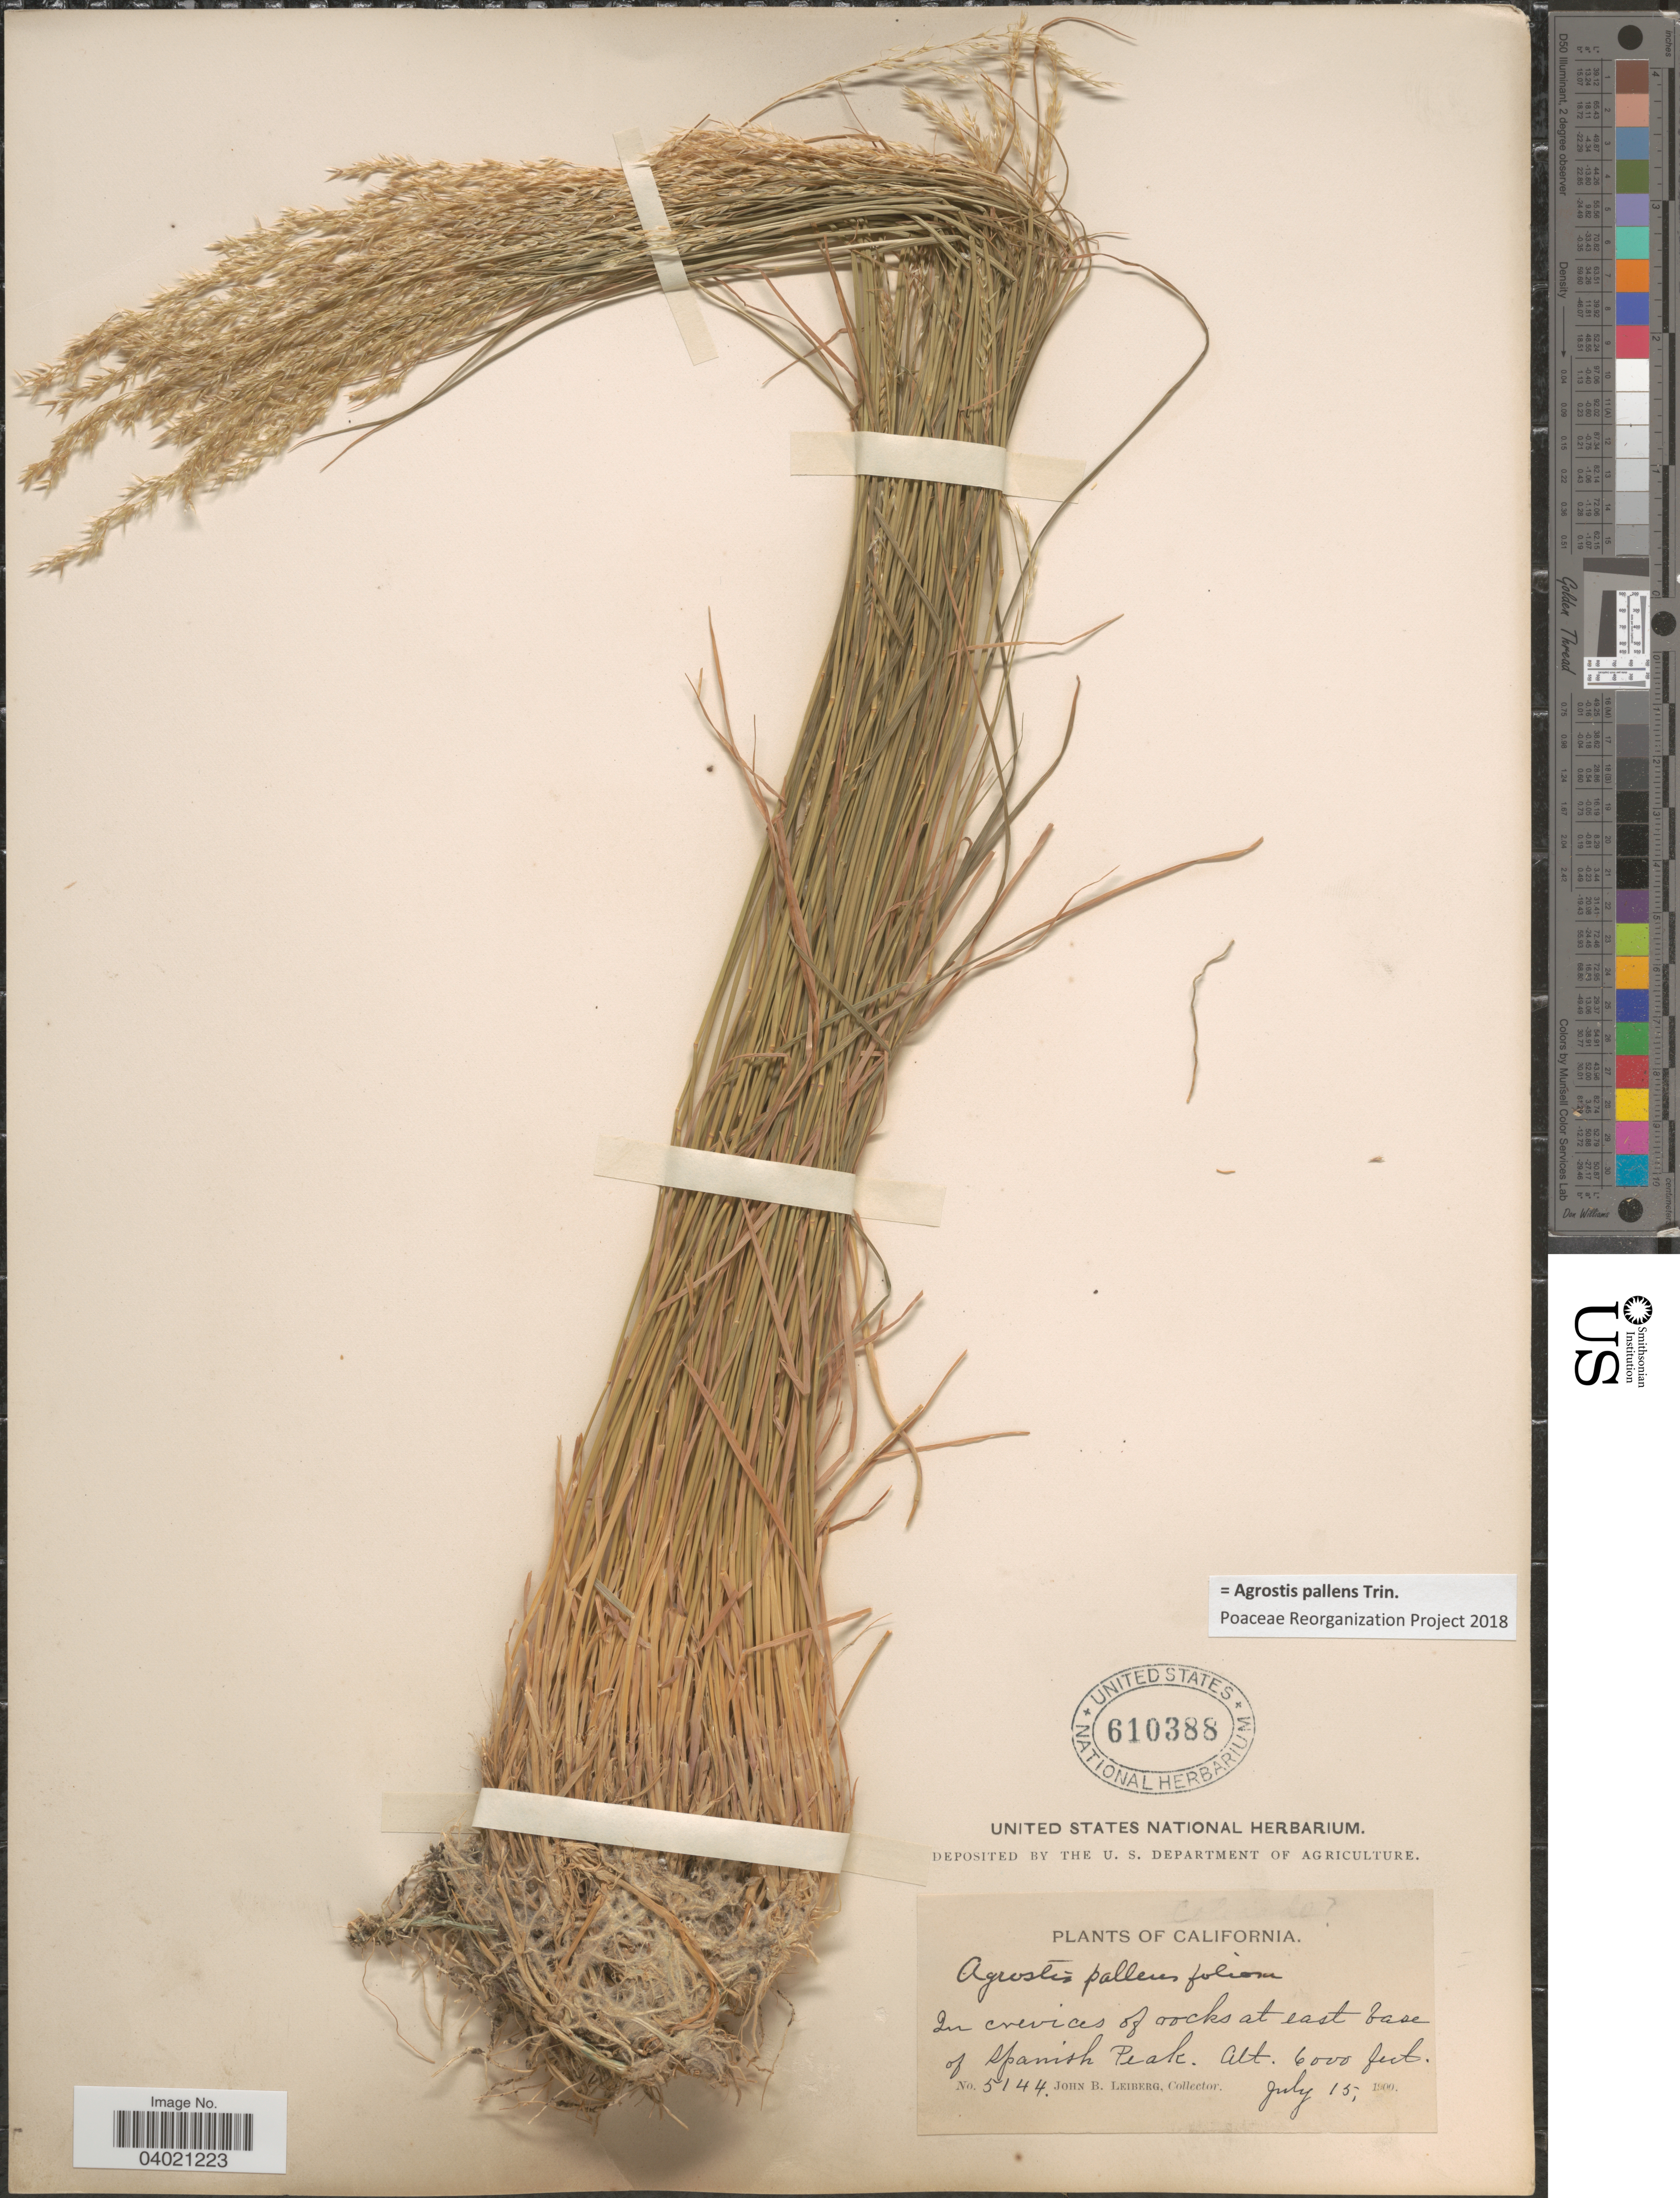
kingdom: Plantae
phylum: Tracheophyta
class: Liliopsida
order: Poales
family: Poaceae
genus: Agrostis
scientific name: Agrostis pallens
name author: Trin.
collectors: J. B. Leiberg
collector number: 5144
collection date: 1900-07-15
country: United States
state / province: California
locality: At east base of Spanish Peak.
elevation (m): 1829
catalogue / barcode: US 610388